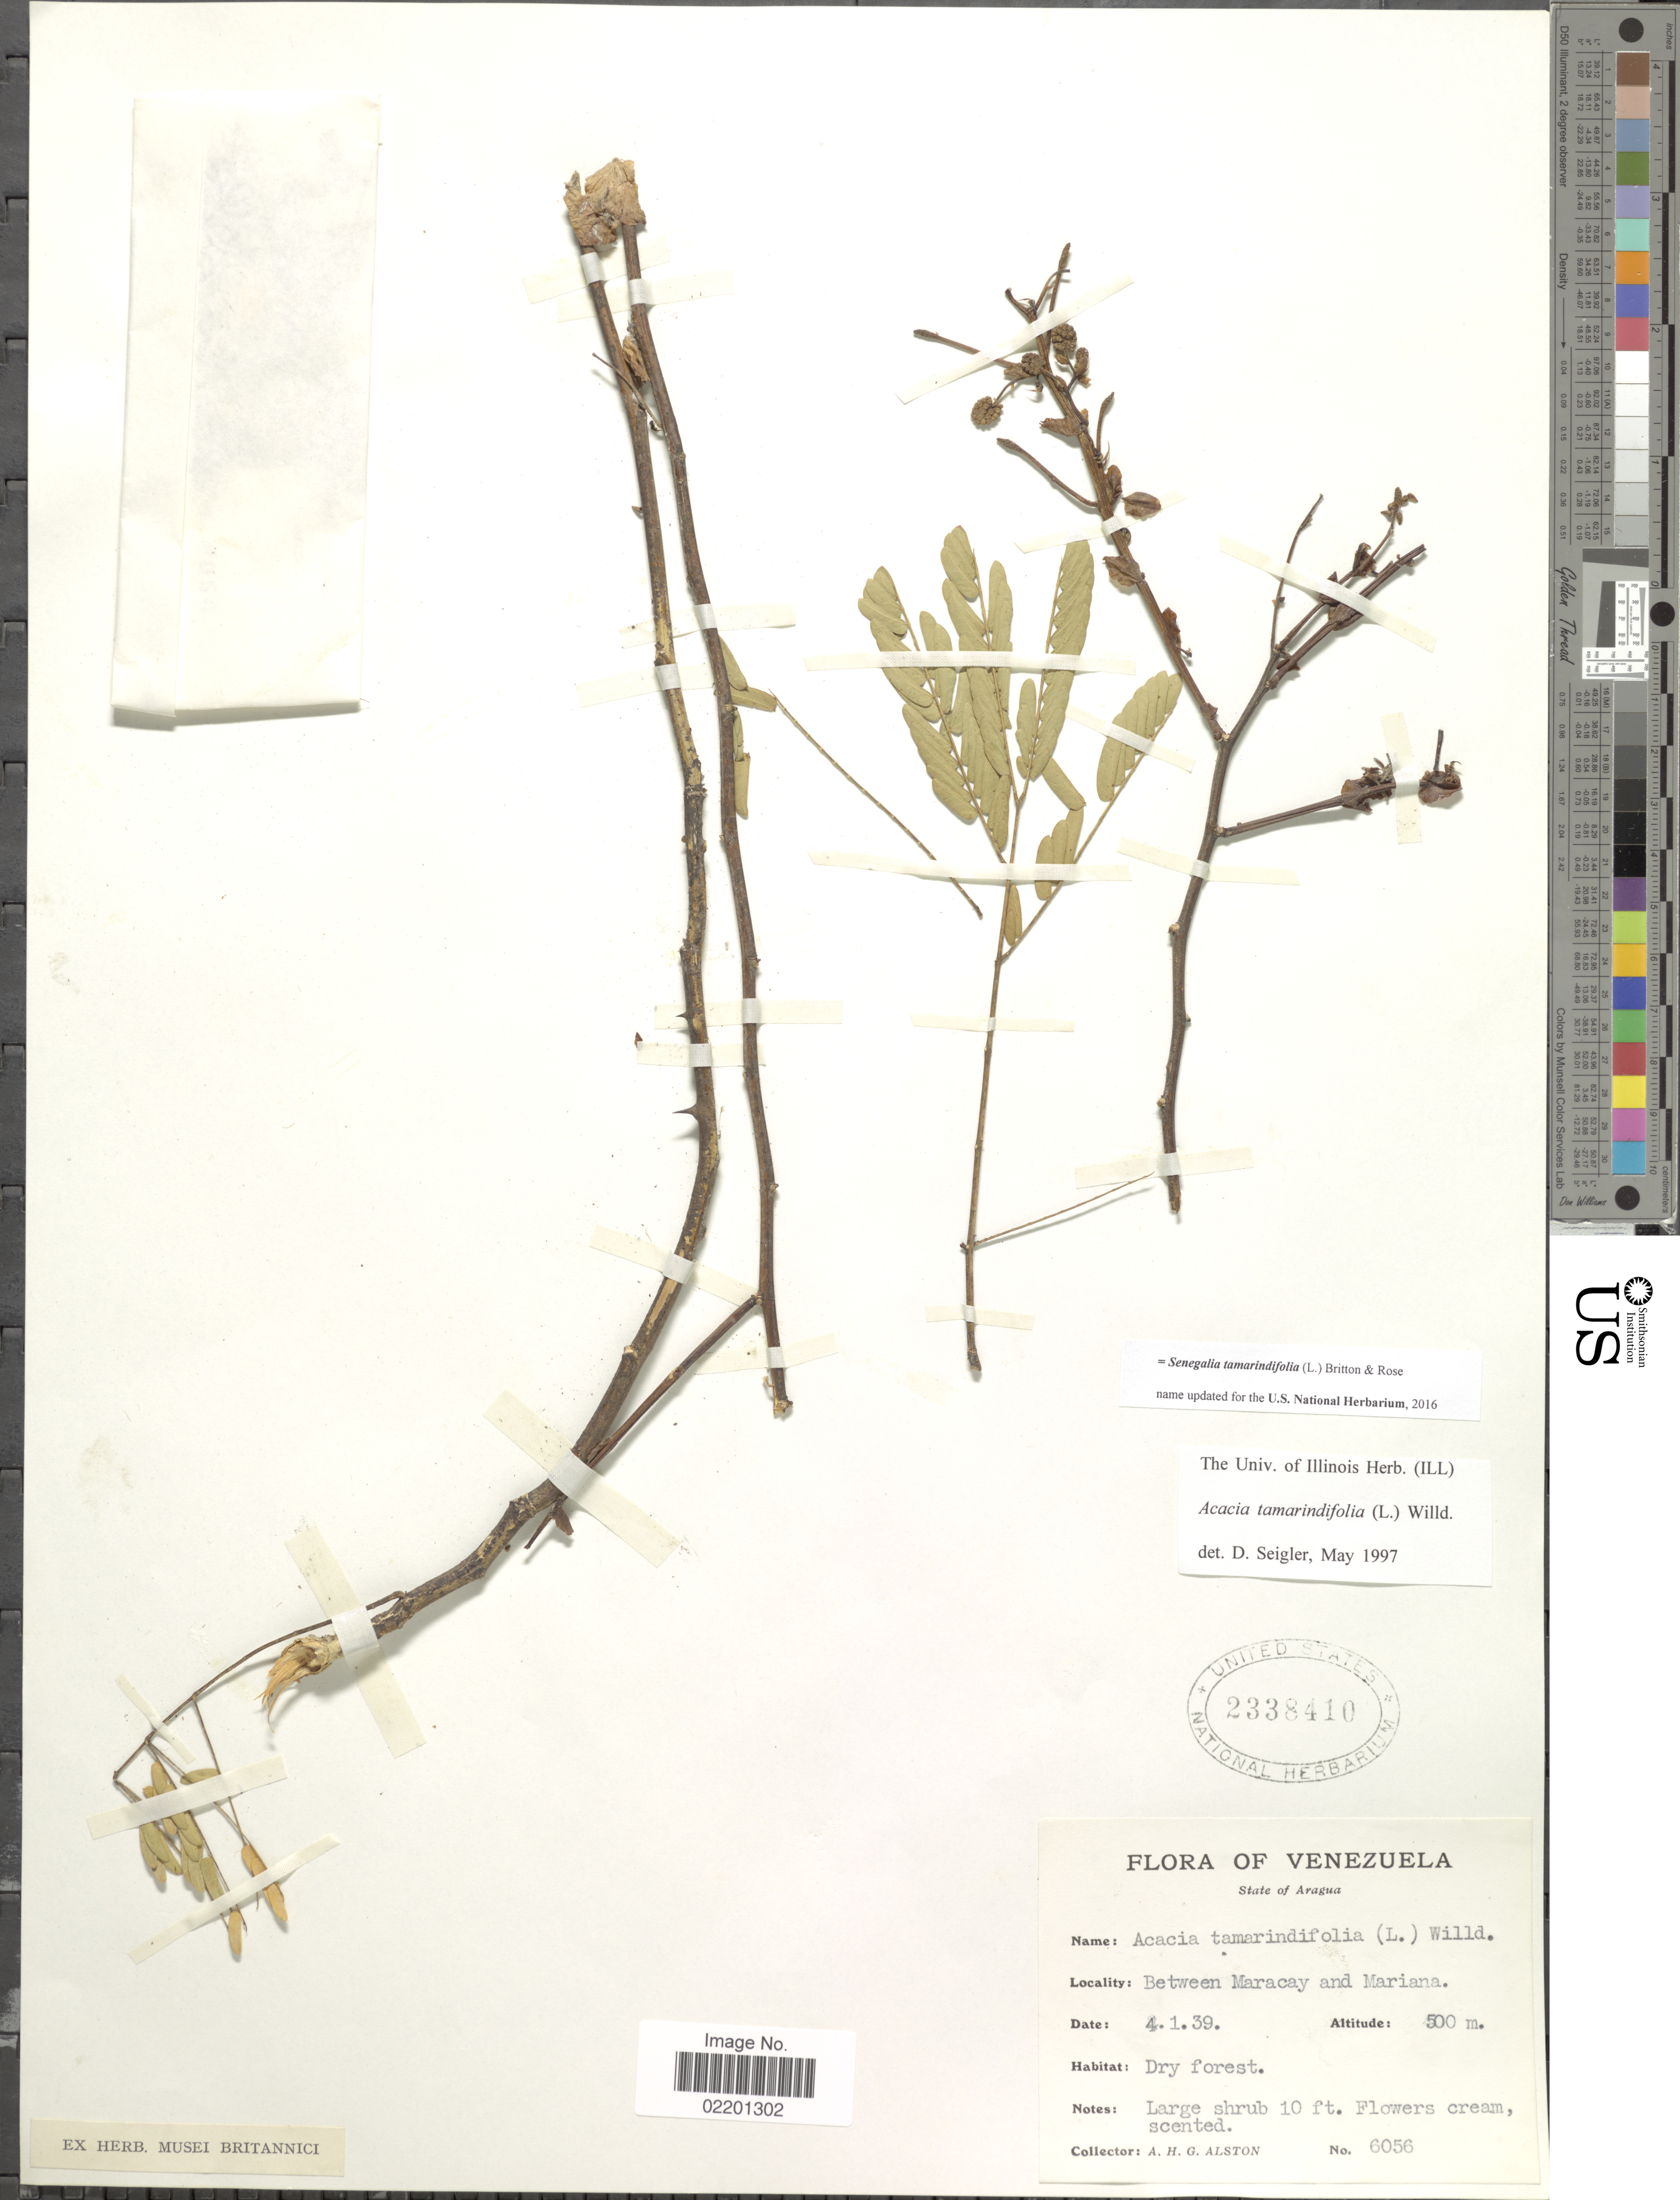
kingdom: Plantae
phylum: Tracheophyta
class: Magnoliopsida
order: Fabales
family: Fabaceae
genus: Senegalia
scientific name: Senegalia tamarindifolia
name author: (L.) Britton & Rose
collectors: A. H. Alston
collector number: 6056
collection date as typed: Transcribed d/m/y: 4/1/39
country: Venezuela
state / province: Aragua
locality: State of Aragua, Between Maracay and Mariana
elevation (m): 500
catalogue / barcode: US 2338410